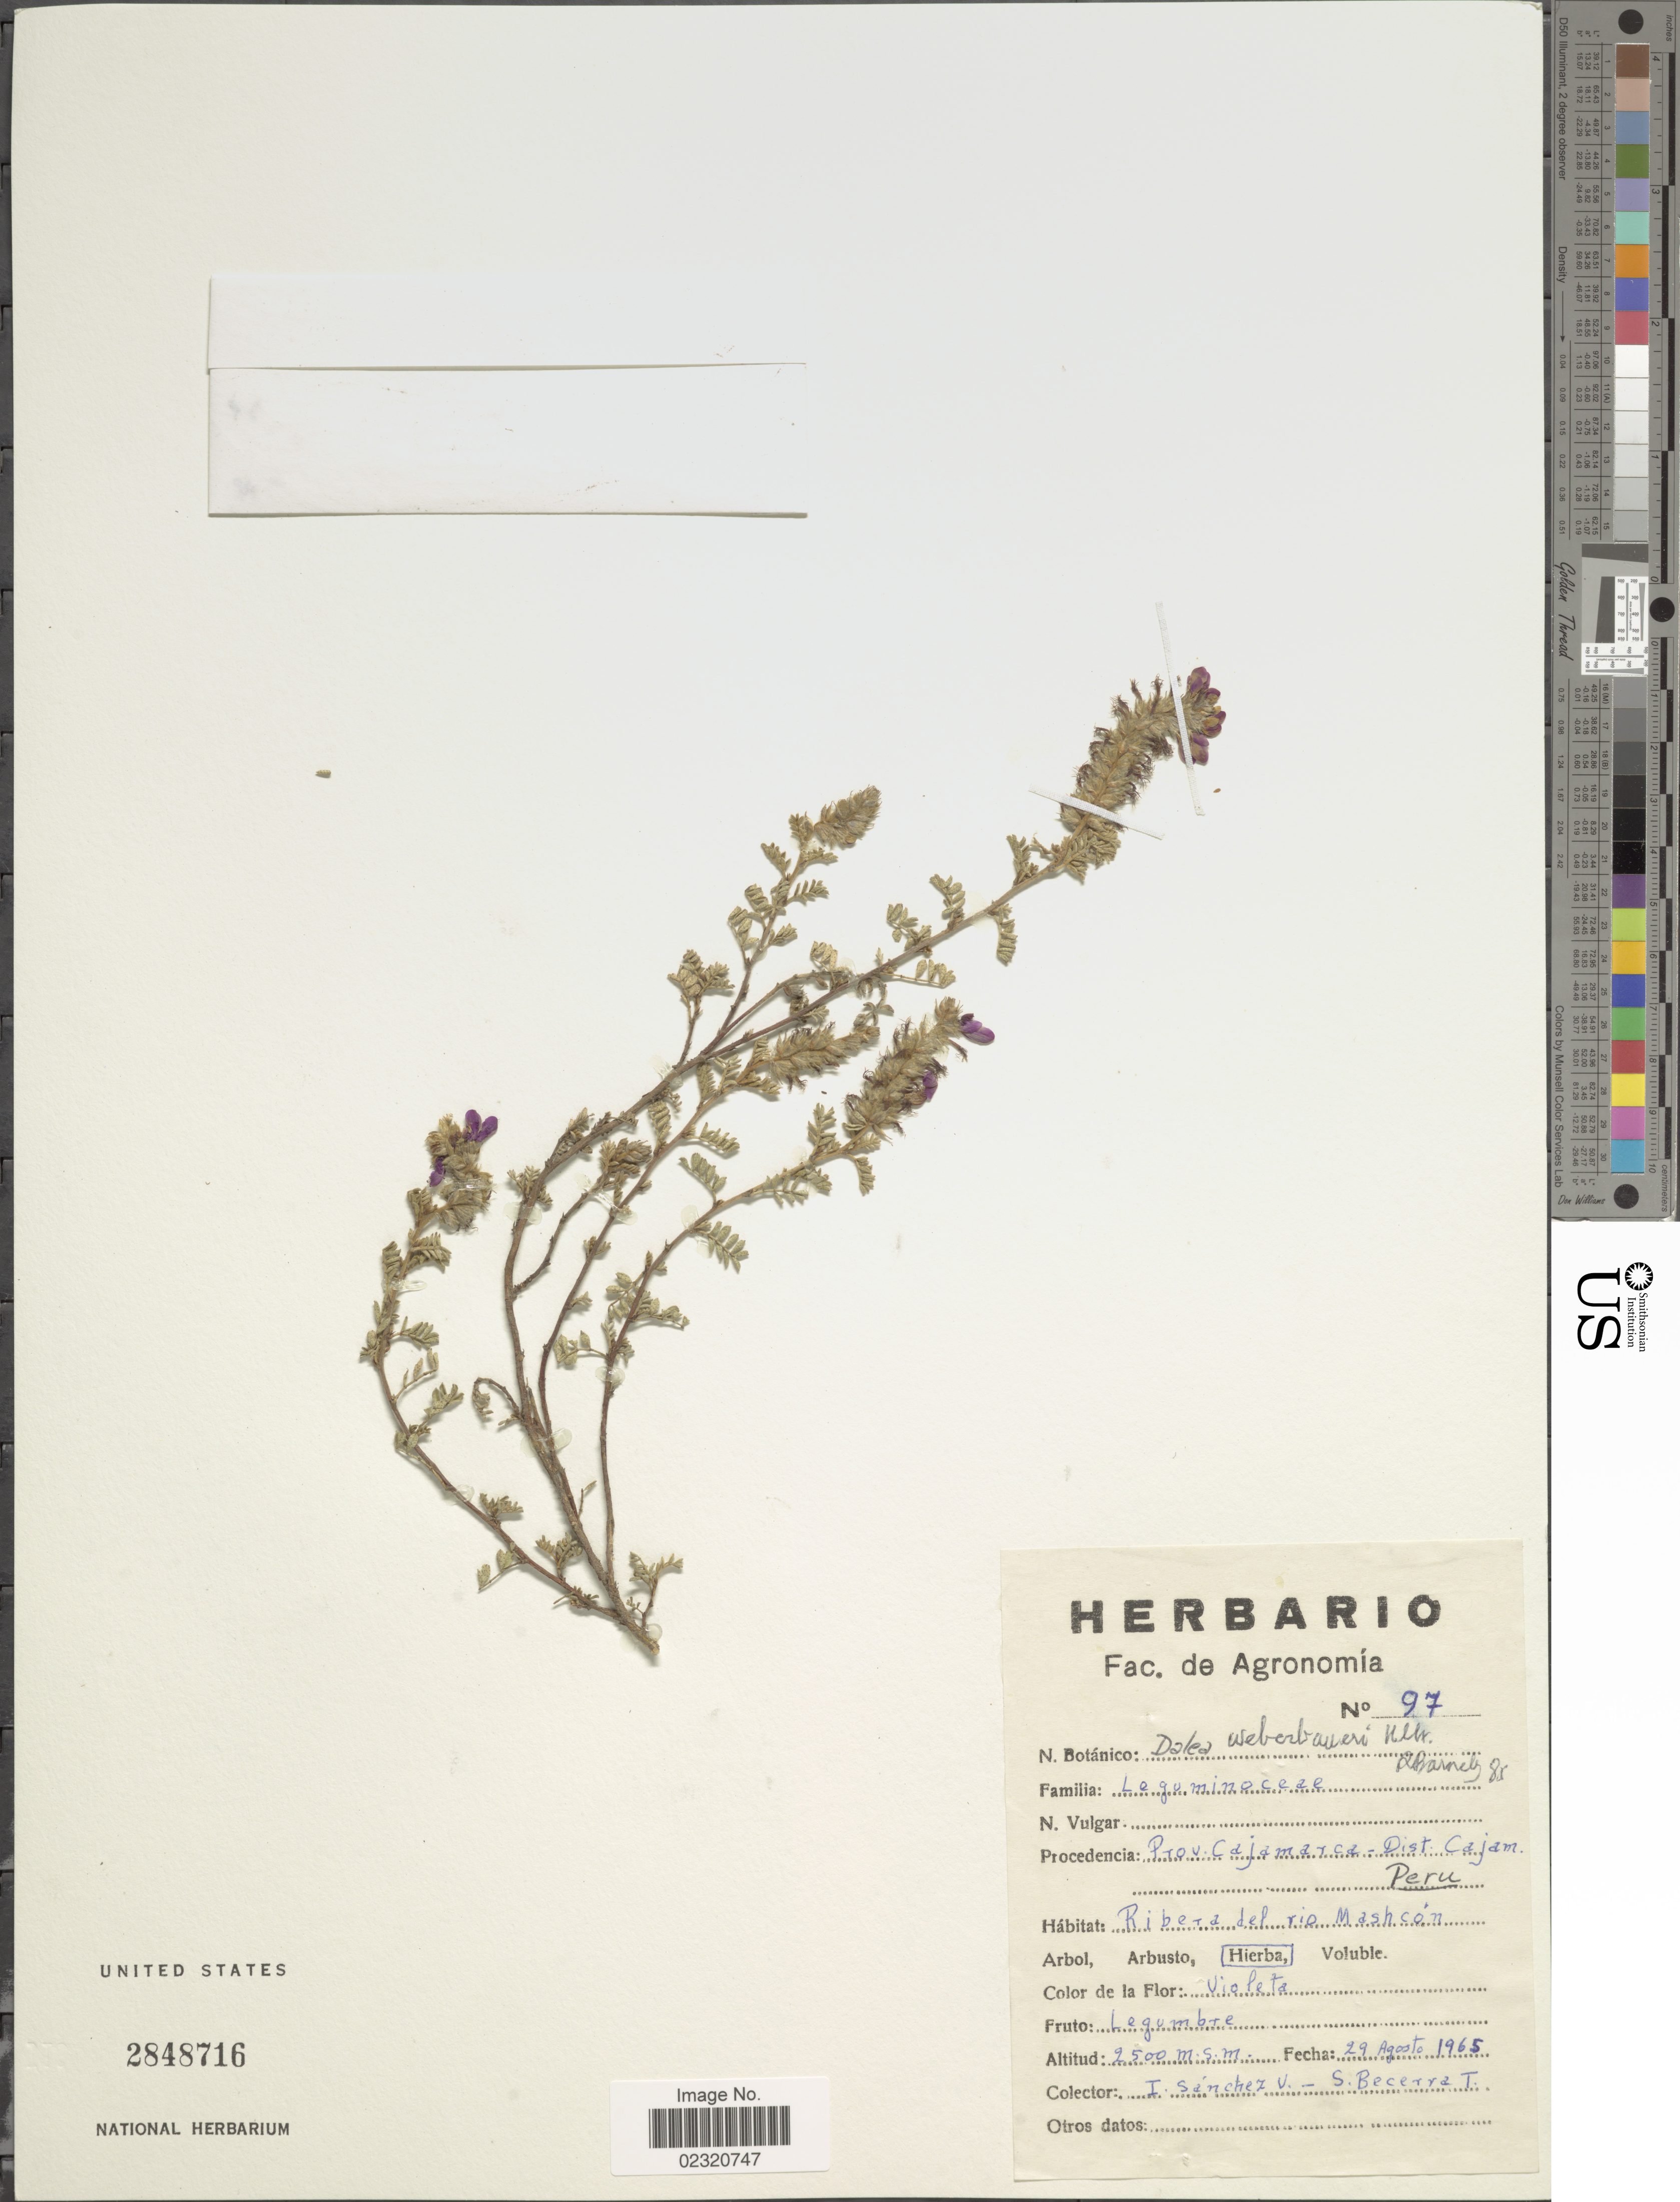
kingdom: Plantae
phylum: Tracheophyta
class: Magnoliopsida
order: Fabales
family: Fabaceae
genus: Dalea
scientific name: Dalea weberbaueri var. weberbaueri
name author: Ulbr.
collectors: I. Sánchez Vega & S. Becerra T.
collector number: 97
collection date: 1965-08-29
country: Peru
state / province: Cajamarca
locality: Dist. Cajam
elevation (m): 2500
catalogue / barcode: US 2848716